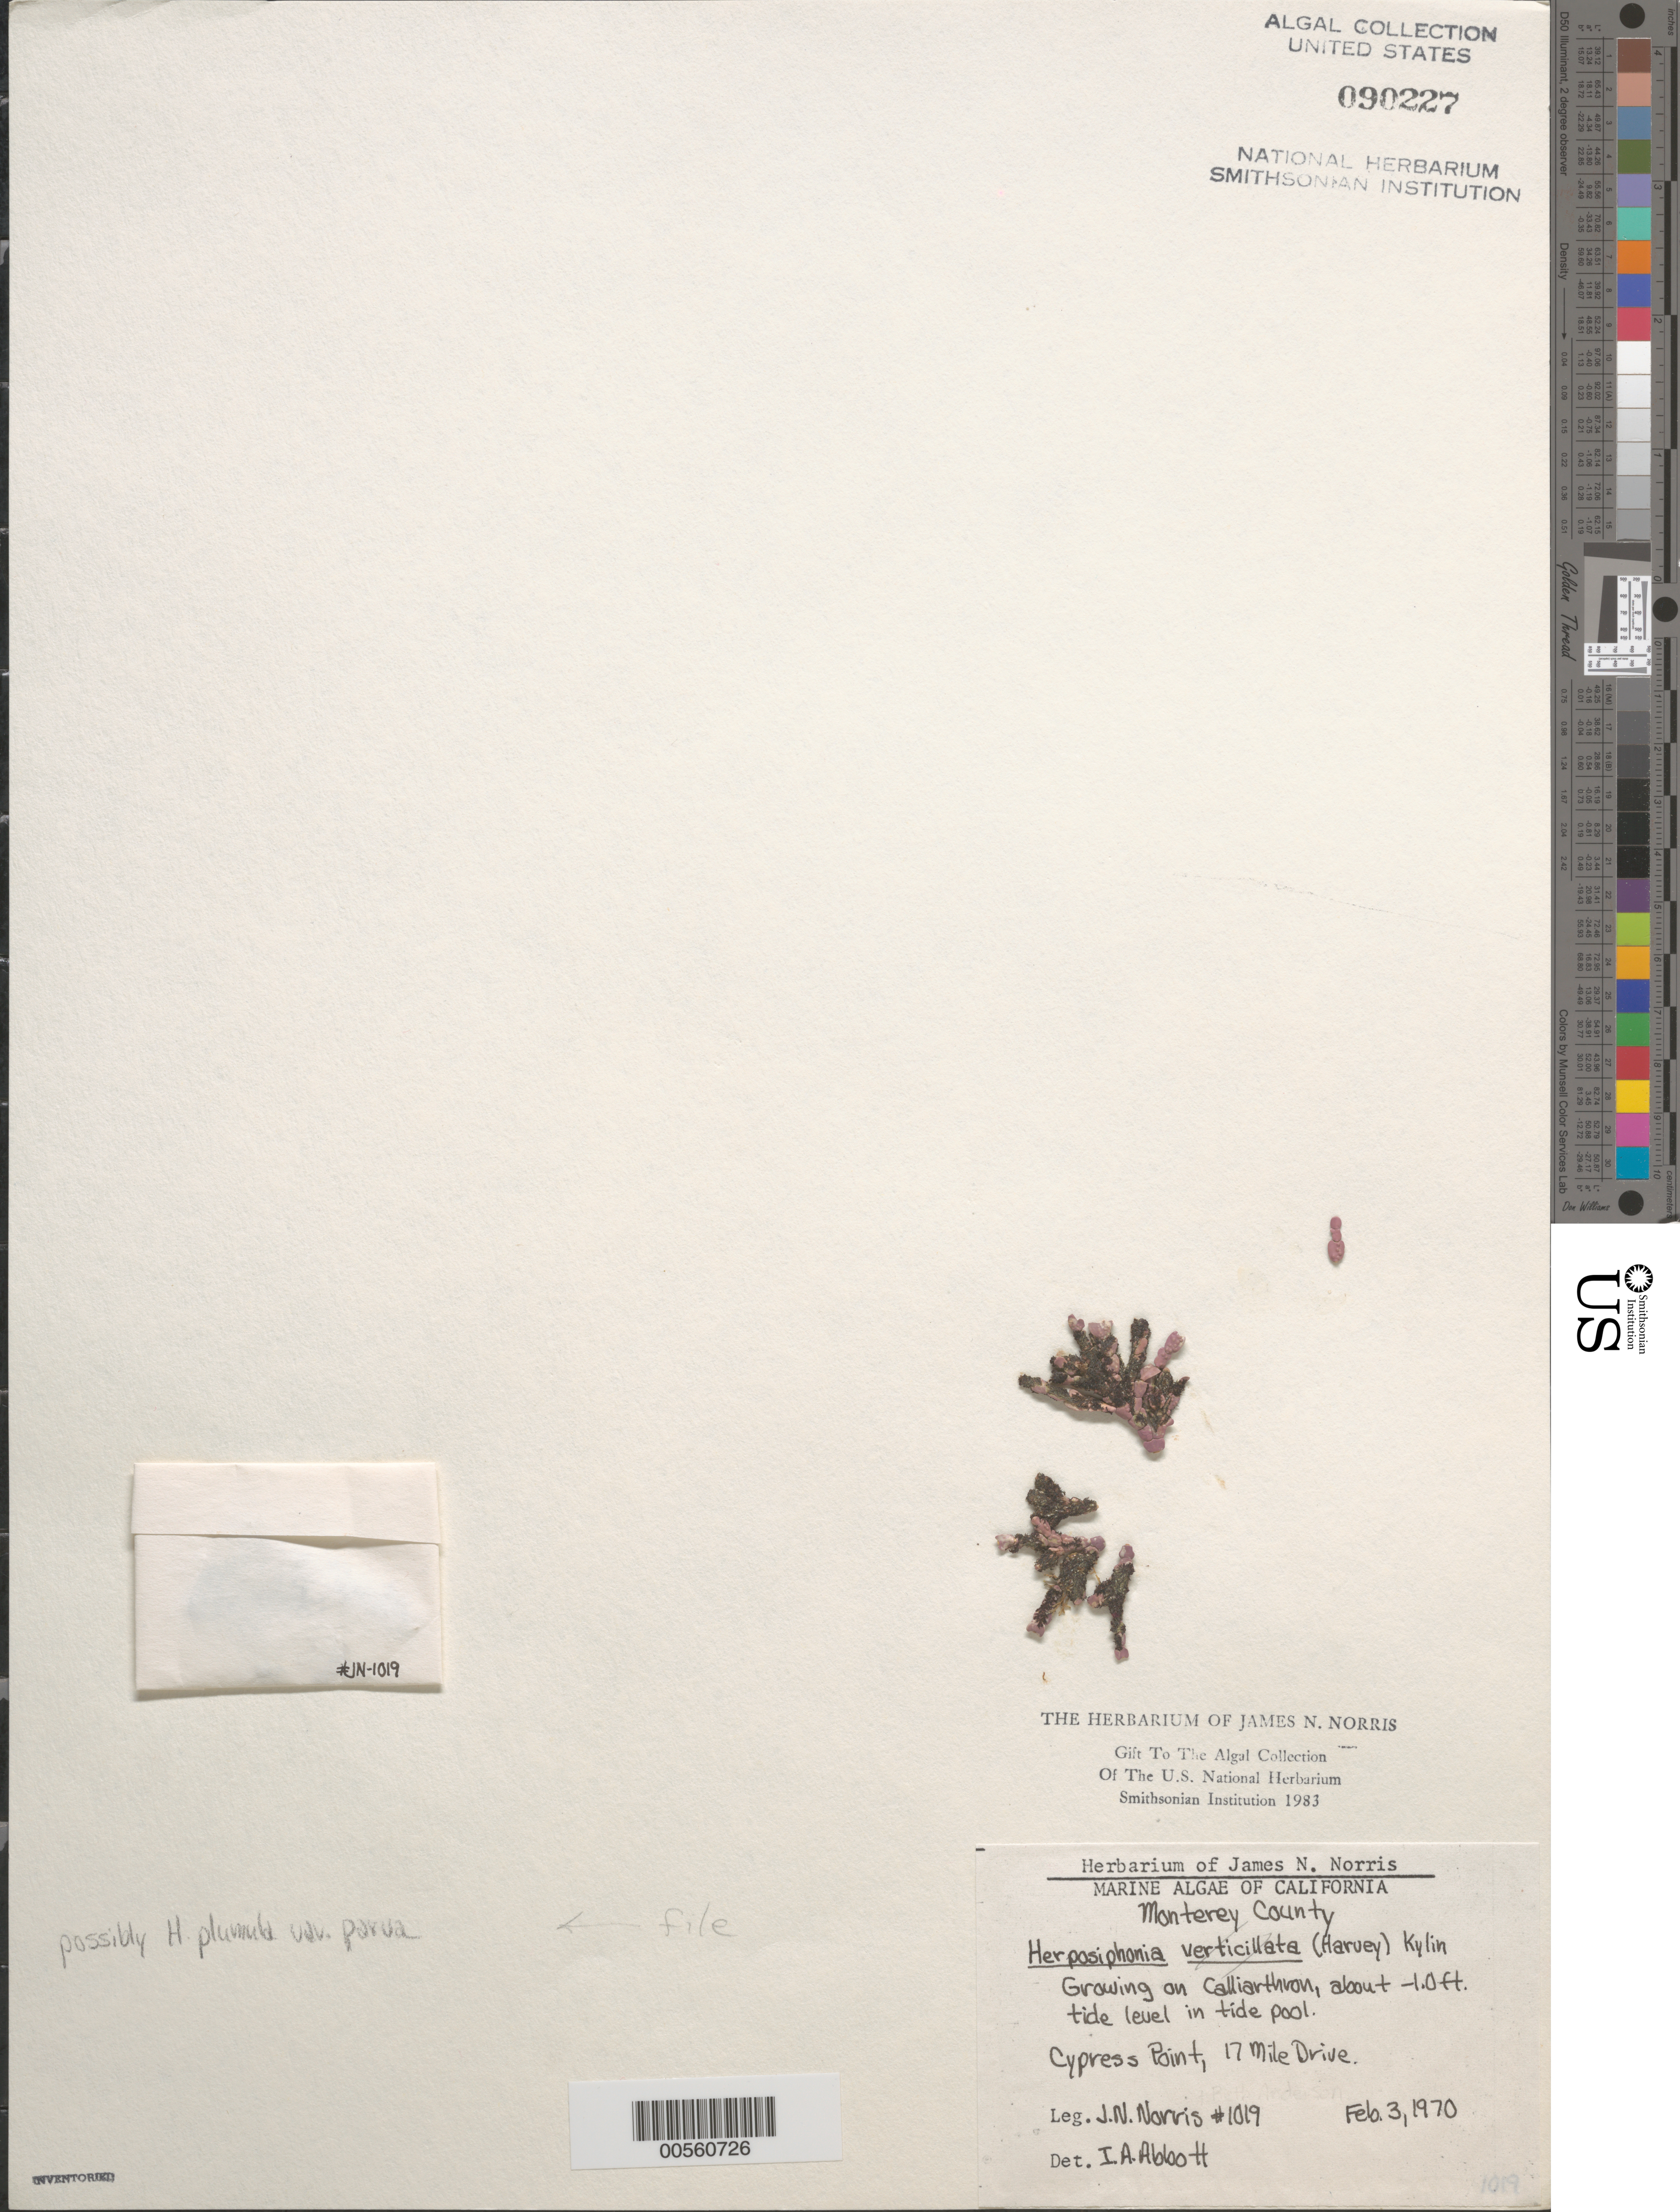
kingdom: Plantae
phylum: Rhodophyta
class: Florideophyceae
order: Ceramiales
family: Rhodomelaceae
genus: Herposiphonia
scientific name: Herposiphonia plumula var. parva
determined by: Abbott, Isabella A.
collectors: J. N. Norris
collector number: JN-1019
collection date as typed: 03 Feb 1970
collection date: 1970-02-03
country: United States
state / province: California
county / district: Monterey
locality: Cypress Point, 17 Mile Drive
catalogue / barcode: US 90227